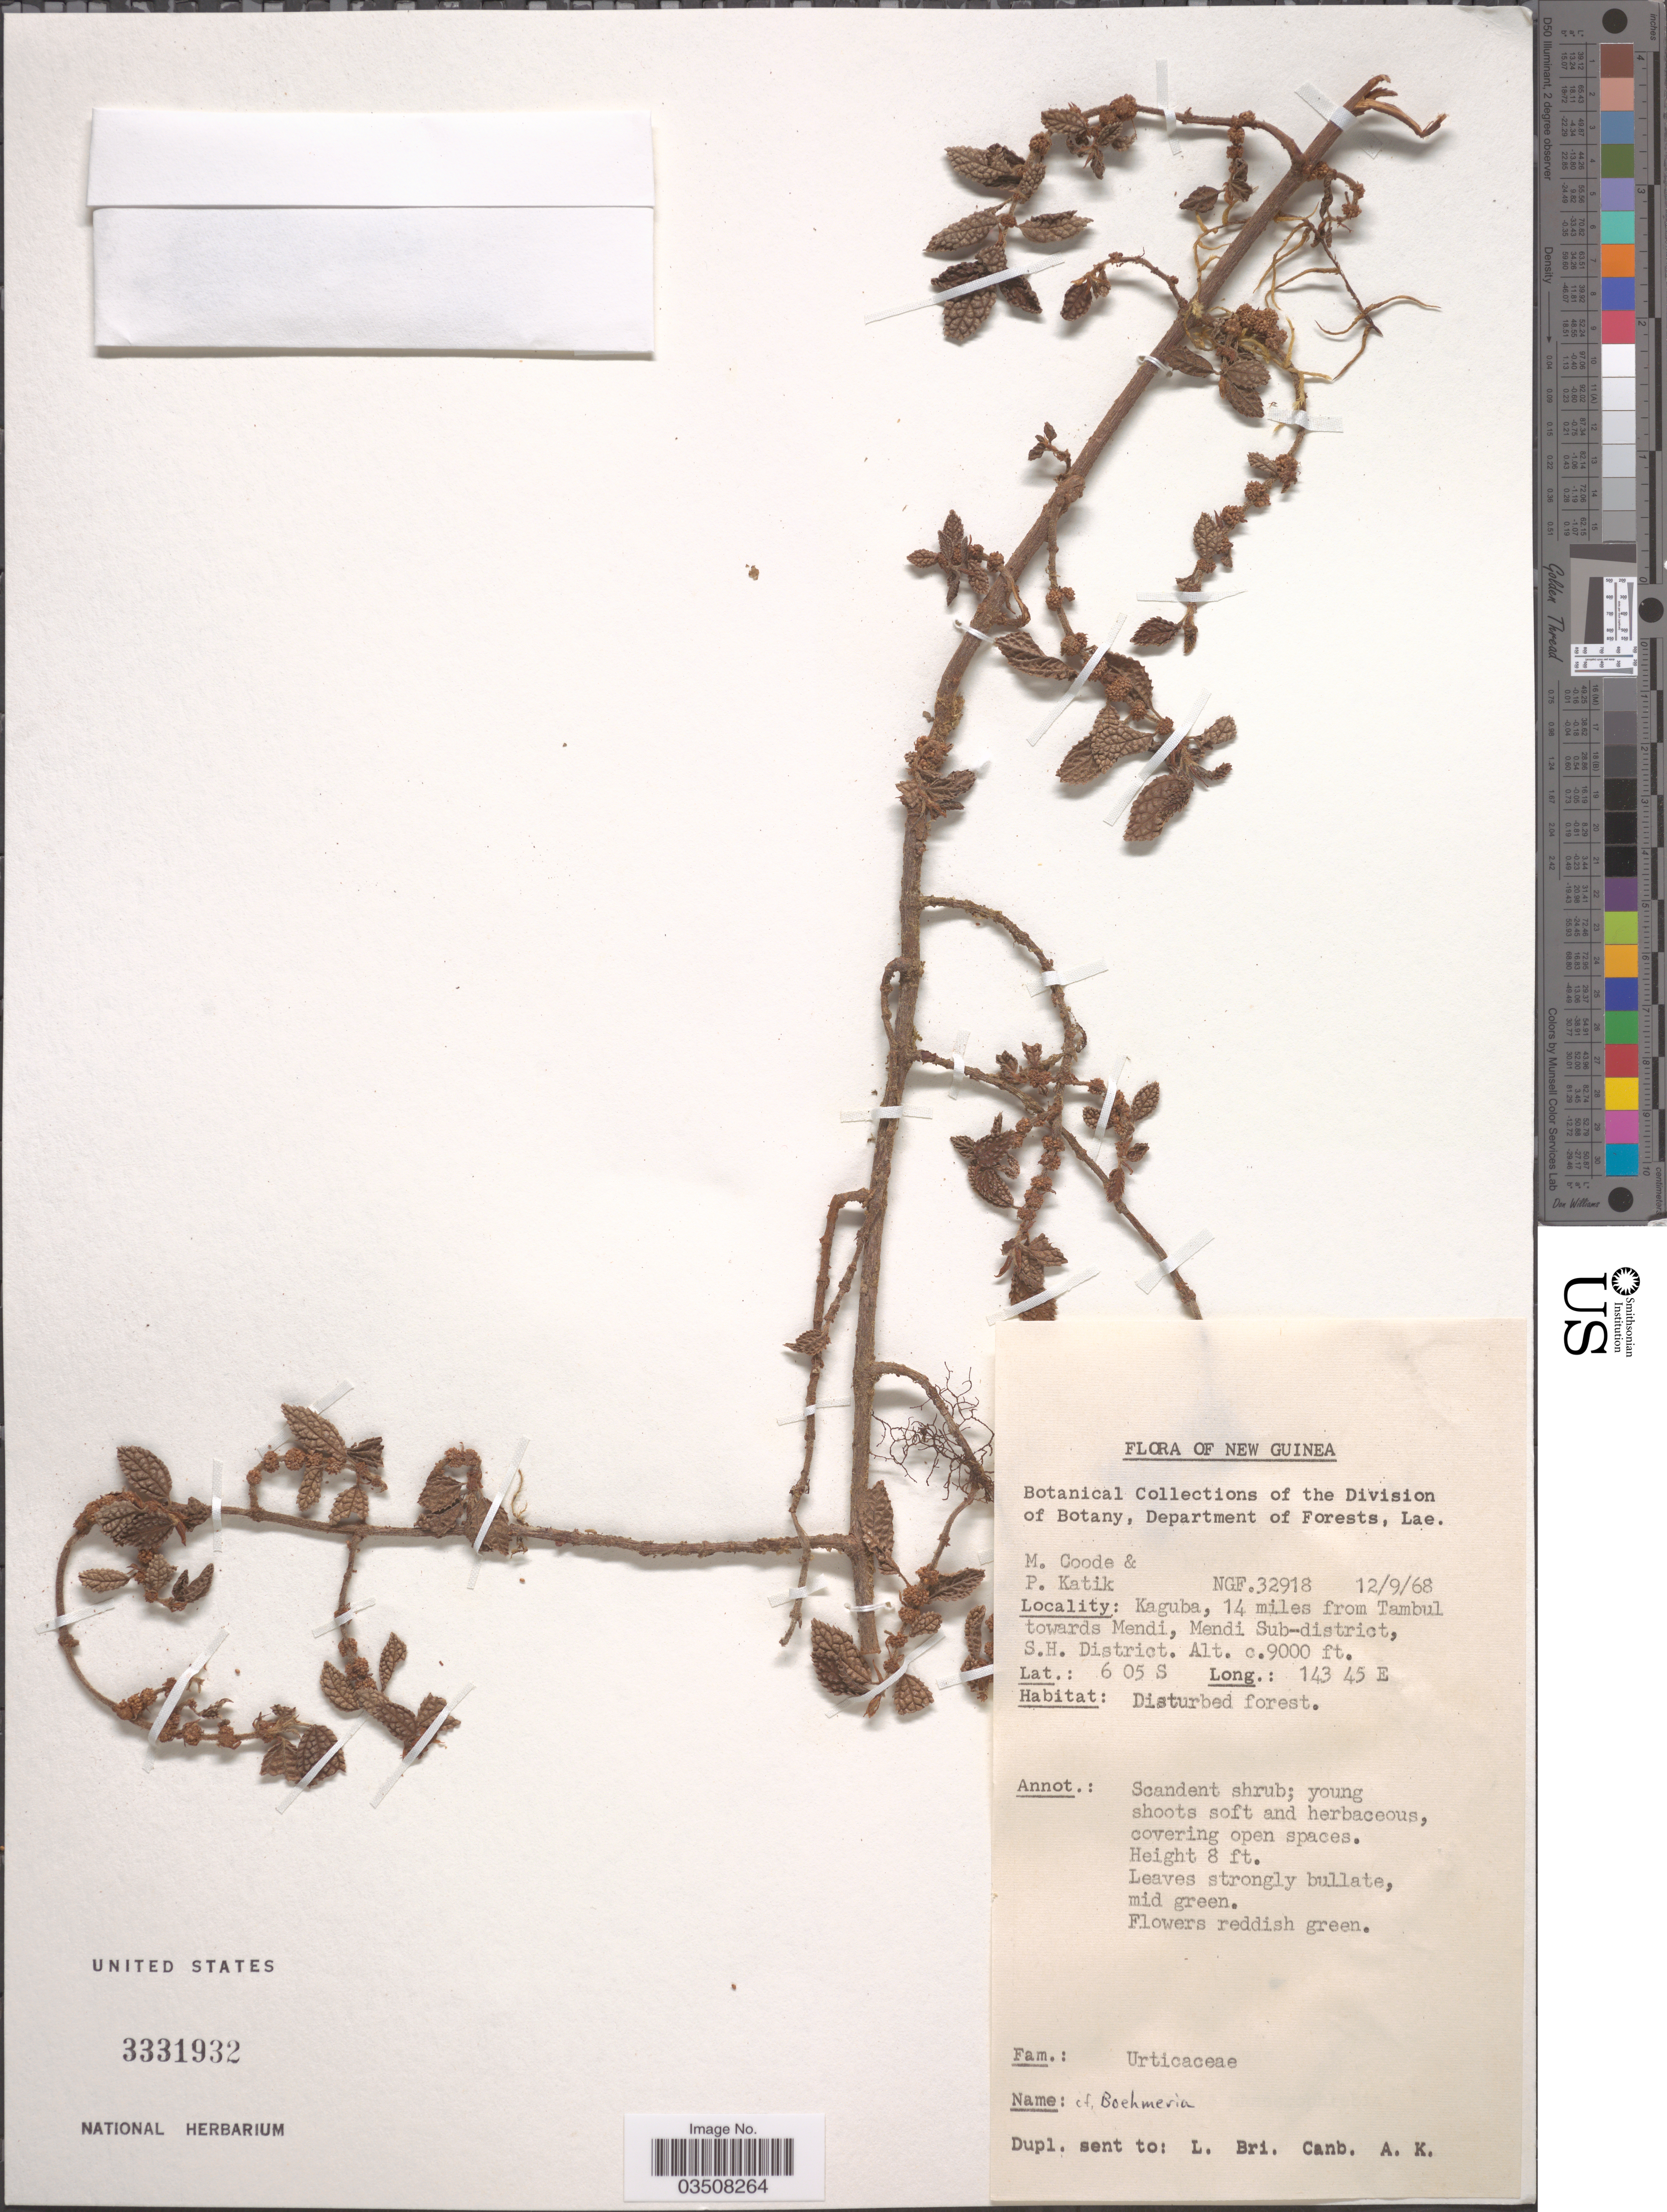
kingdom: Plantae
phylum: Tracheophyta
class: Magnoliopsida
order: Rosales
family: Urticaceae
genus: Boehmeria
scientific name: Boehmeria sp.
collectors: M. Coode & P. Katik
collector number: NGF32918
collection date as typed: Transcribed d/m/y: 12/9/68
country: Papua New Guinea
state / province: Southern Highlands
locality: New Guinea. Kaguba, 14 miles from Tambul towards Mendi, Mendi Sub-district, S.H. District.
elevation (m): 2743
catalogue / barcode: US 3331932